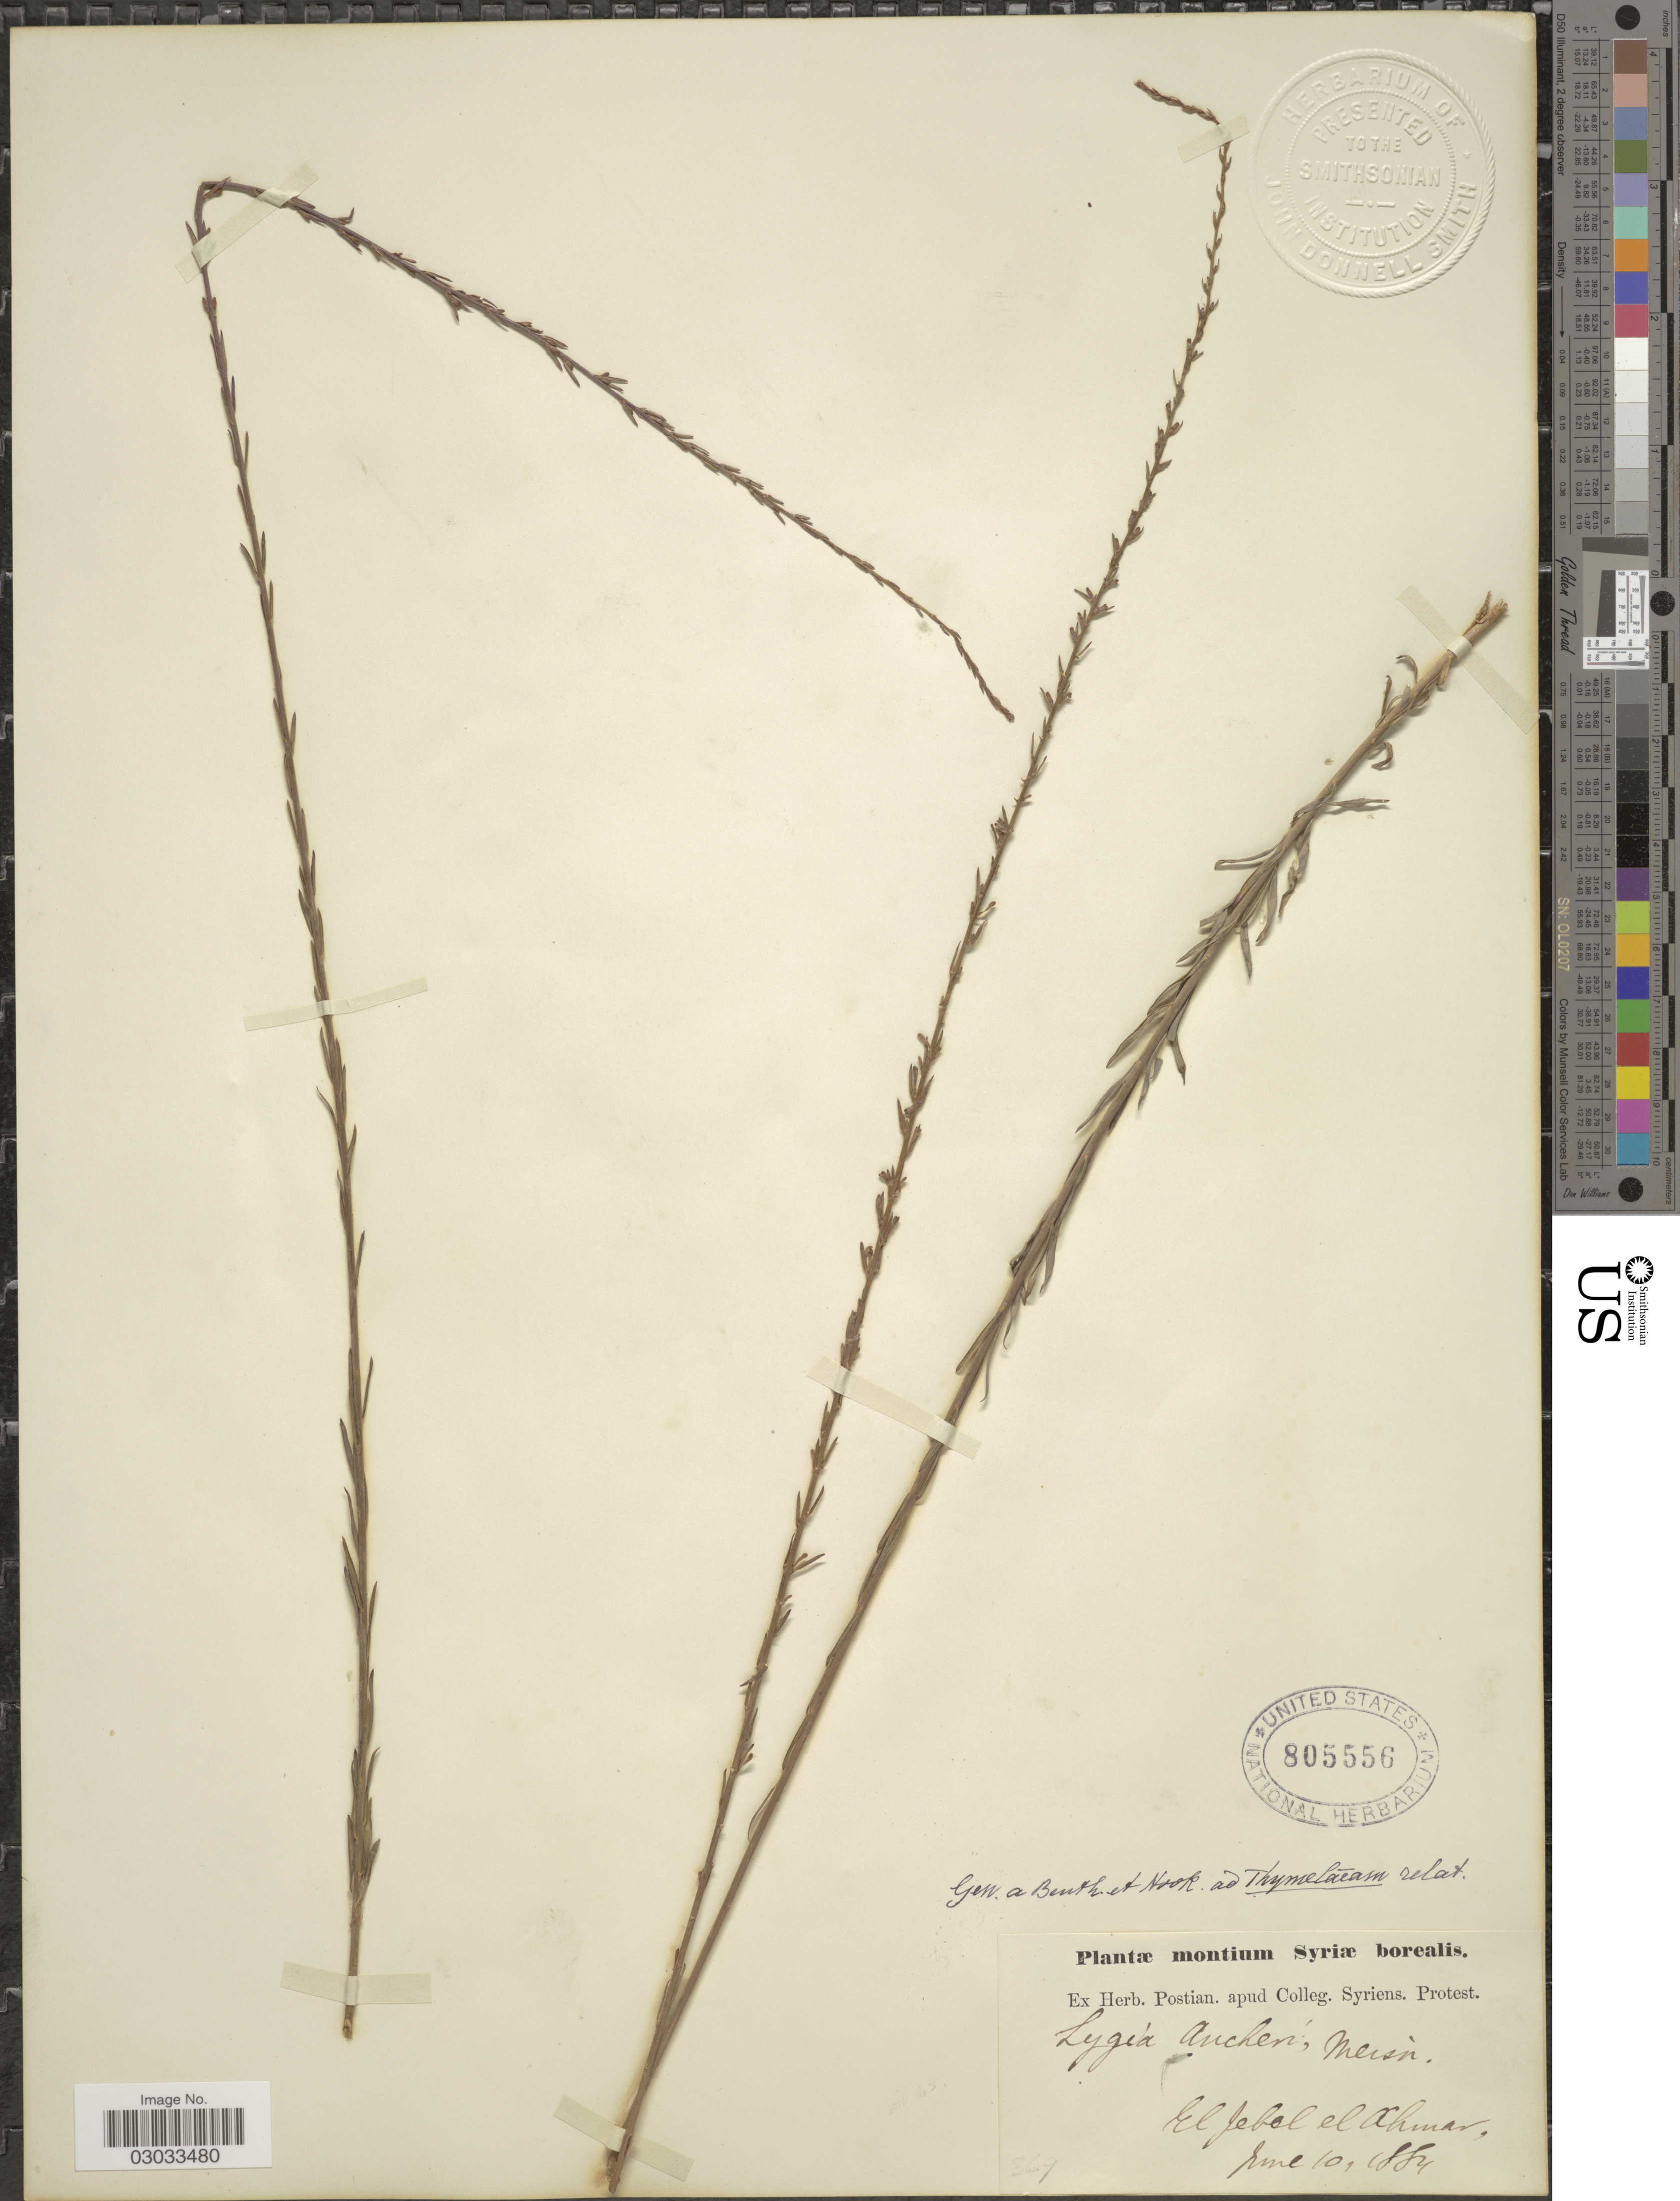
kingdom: Plantae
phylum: Tracheophyta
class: Magnoliopsida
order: Malvales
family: Thymelaeaceae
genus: Thymelaea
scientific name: Thymelaea aucheri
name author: Meisn.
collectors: ex herb. Postian. apud Colleg. Syriens. Protest. USE "Fannie P. A. Shepard" (10308853) AS PRIMARY COLLECTOR INSTEAD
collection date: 1884-06-10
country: Syria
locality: Montinum Syriæ borealis. El Jebel el Ahmar.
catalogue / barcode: US 805556